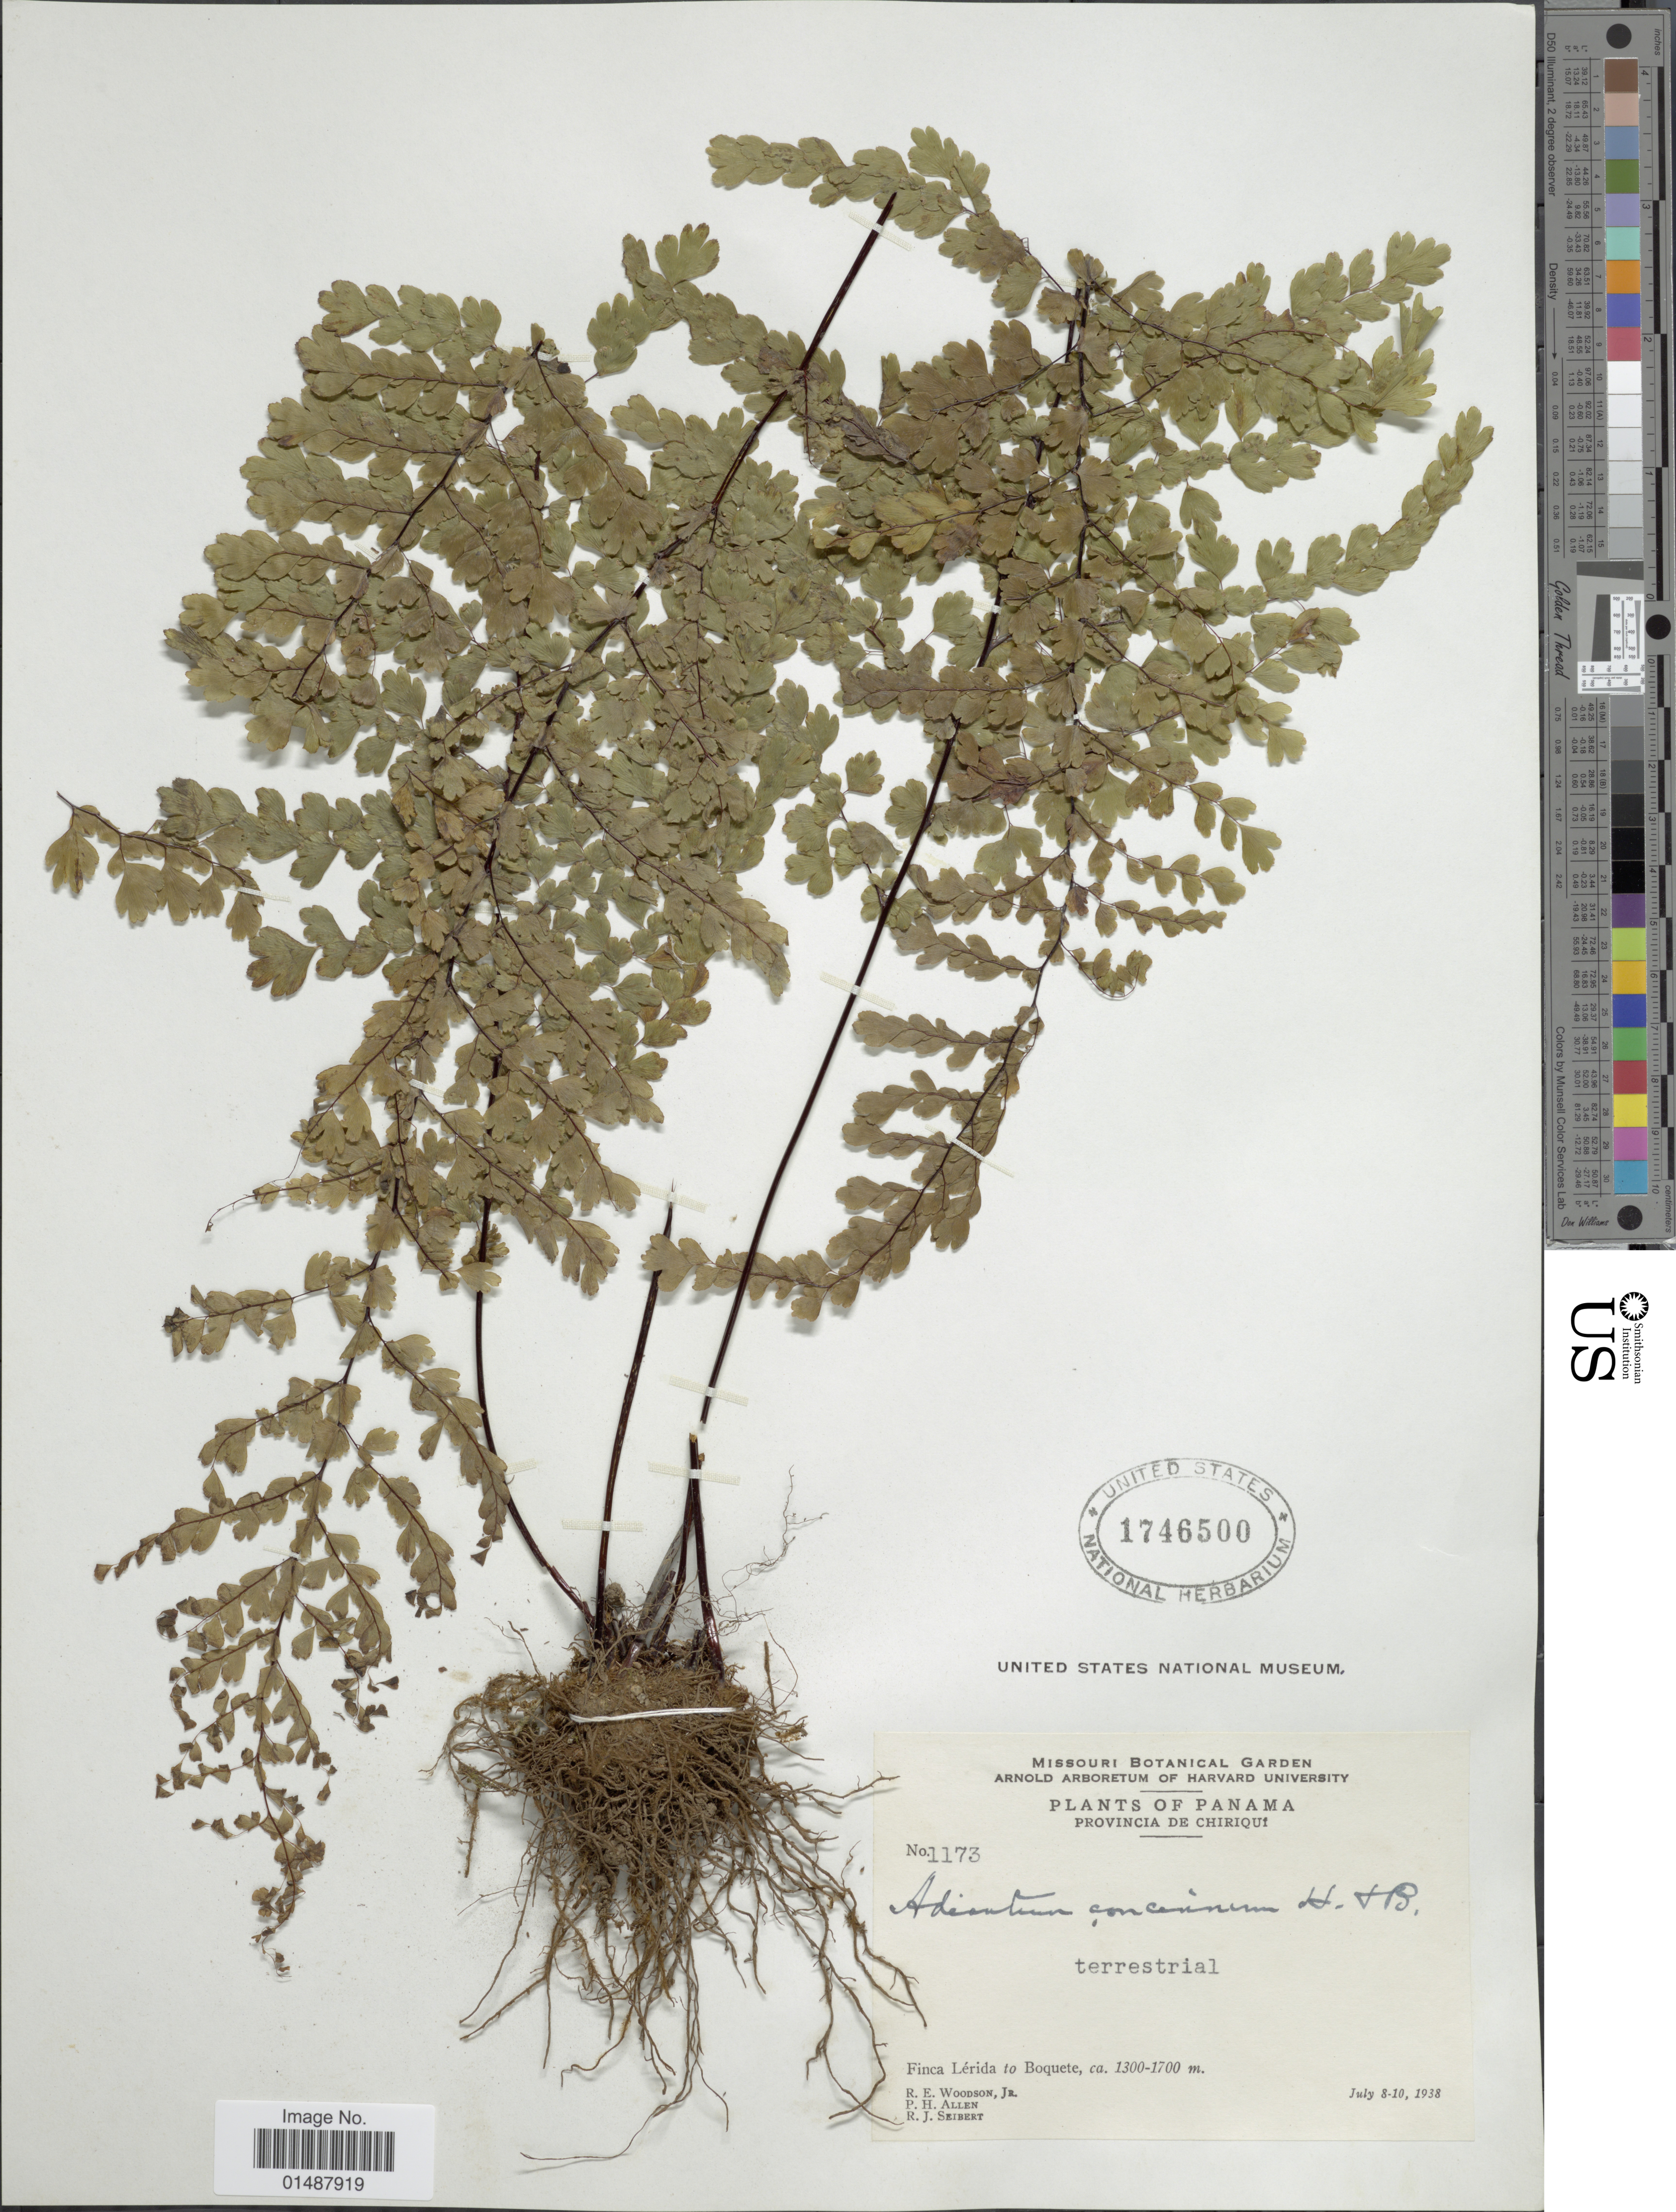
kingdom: Plantae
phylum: Tracheophyta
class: Polypodiopsida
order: Polypodiales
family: Pteridaceae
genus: Adiantum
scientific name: Adiantum concinnum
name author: Humb. & Bonpl. ex Willd.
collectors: R. E. Woodson, P. H. Allen & R. J. Seibert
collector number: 1173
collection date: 1938-07-08/1938-07-10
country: Panama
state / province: Chiriqui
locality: Terrestrial, Finaca Lerida to Boquete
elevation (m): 1300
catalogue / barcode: US 1746500